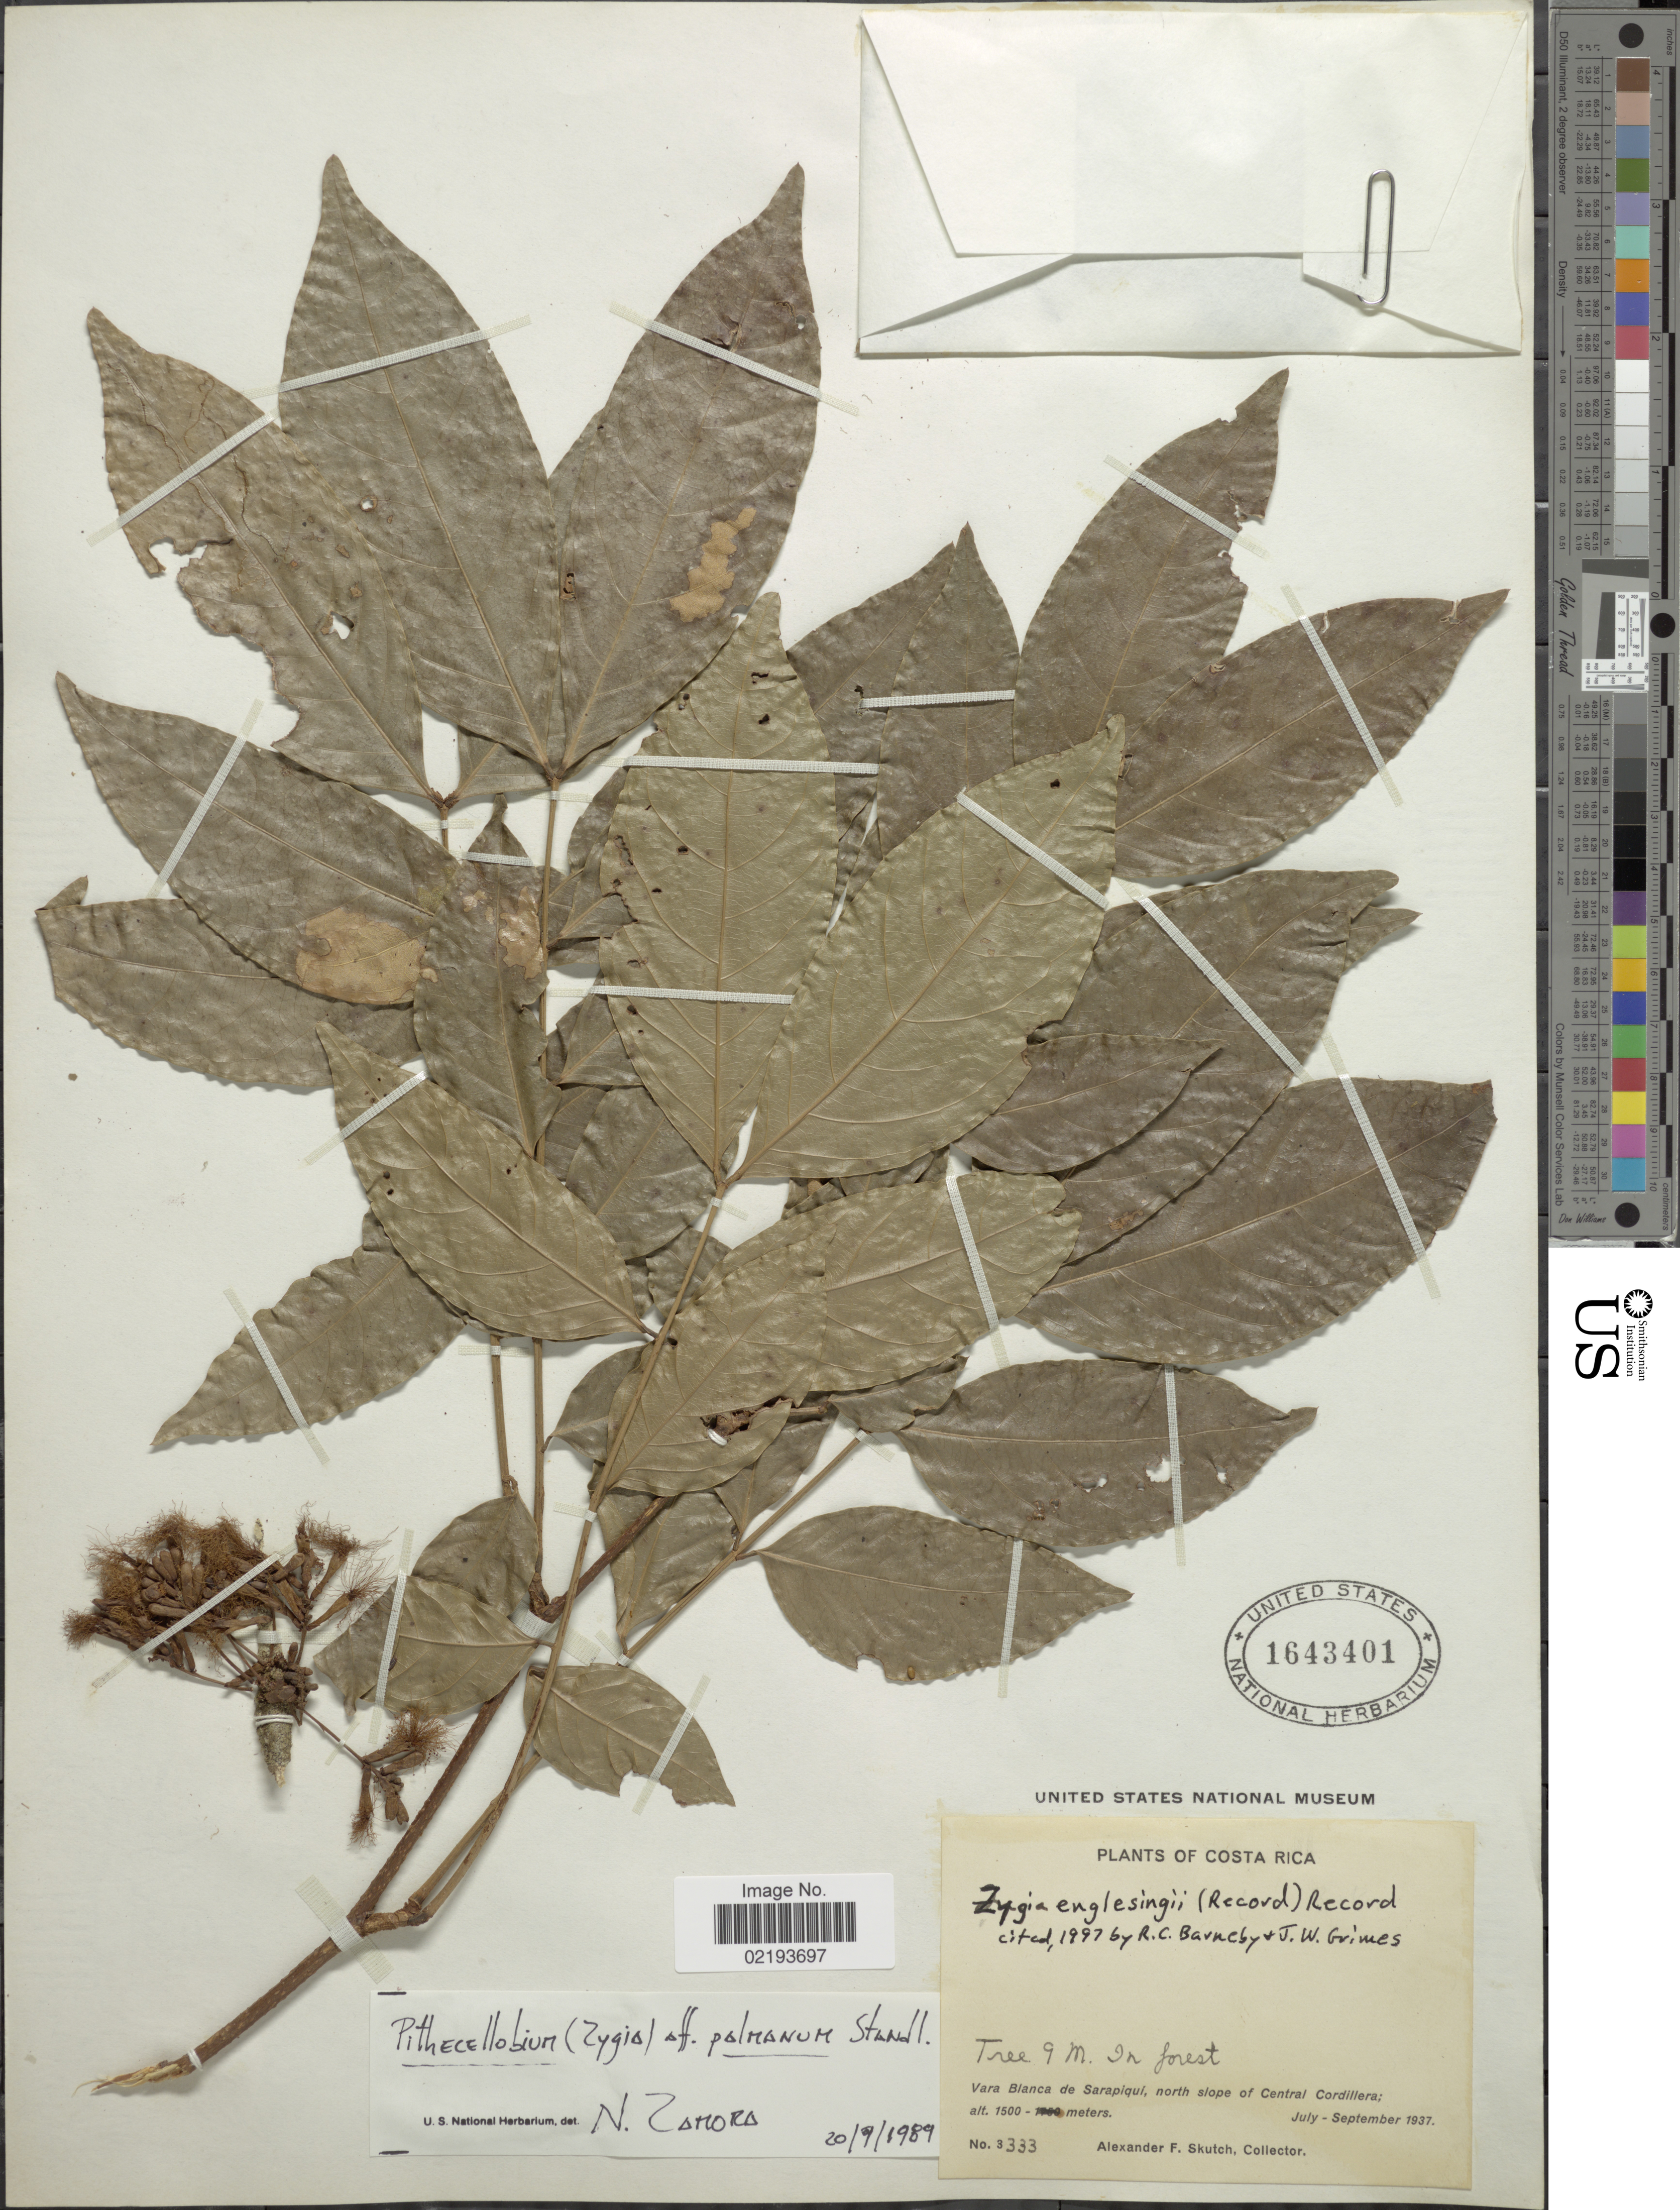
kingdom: Plantae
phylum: Tracheophyta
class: Magnoliopsida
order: Fabales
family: Fabaceae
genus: Zygia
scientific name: Zygia englesingii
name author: (Standl.) Record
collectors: A. F. Skutch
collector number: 3333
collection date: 1937-07/1937-09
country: Guatemala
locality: Vara Blanca de Sarapiqui, north slope of central Cordillera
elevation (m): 1500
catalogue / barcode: US 1643401